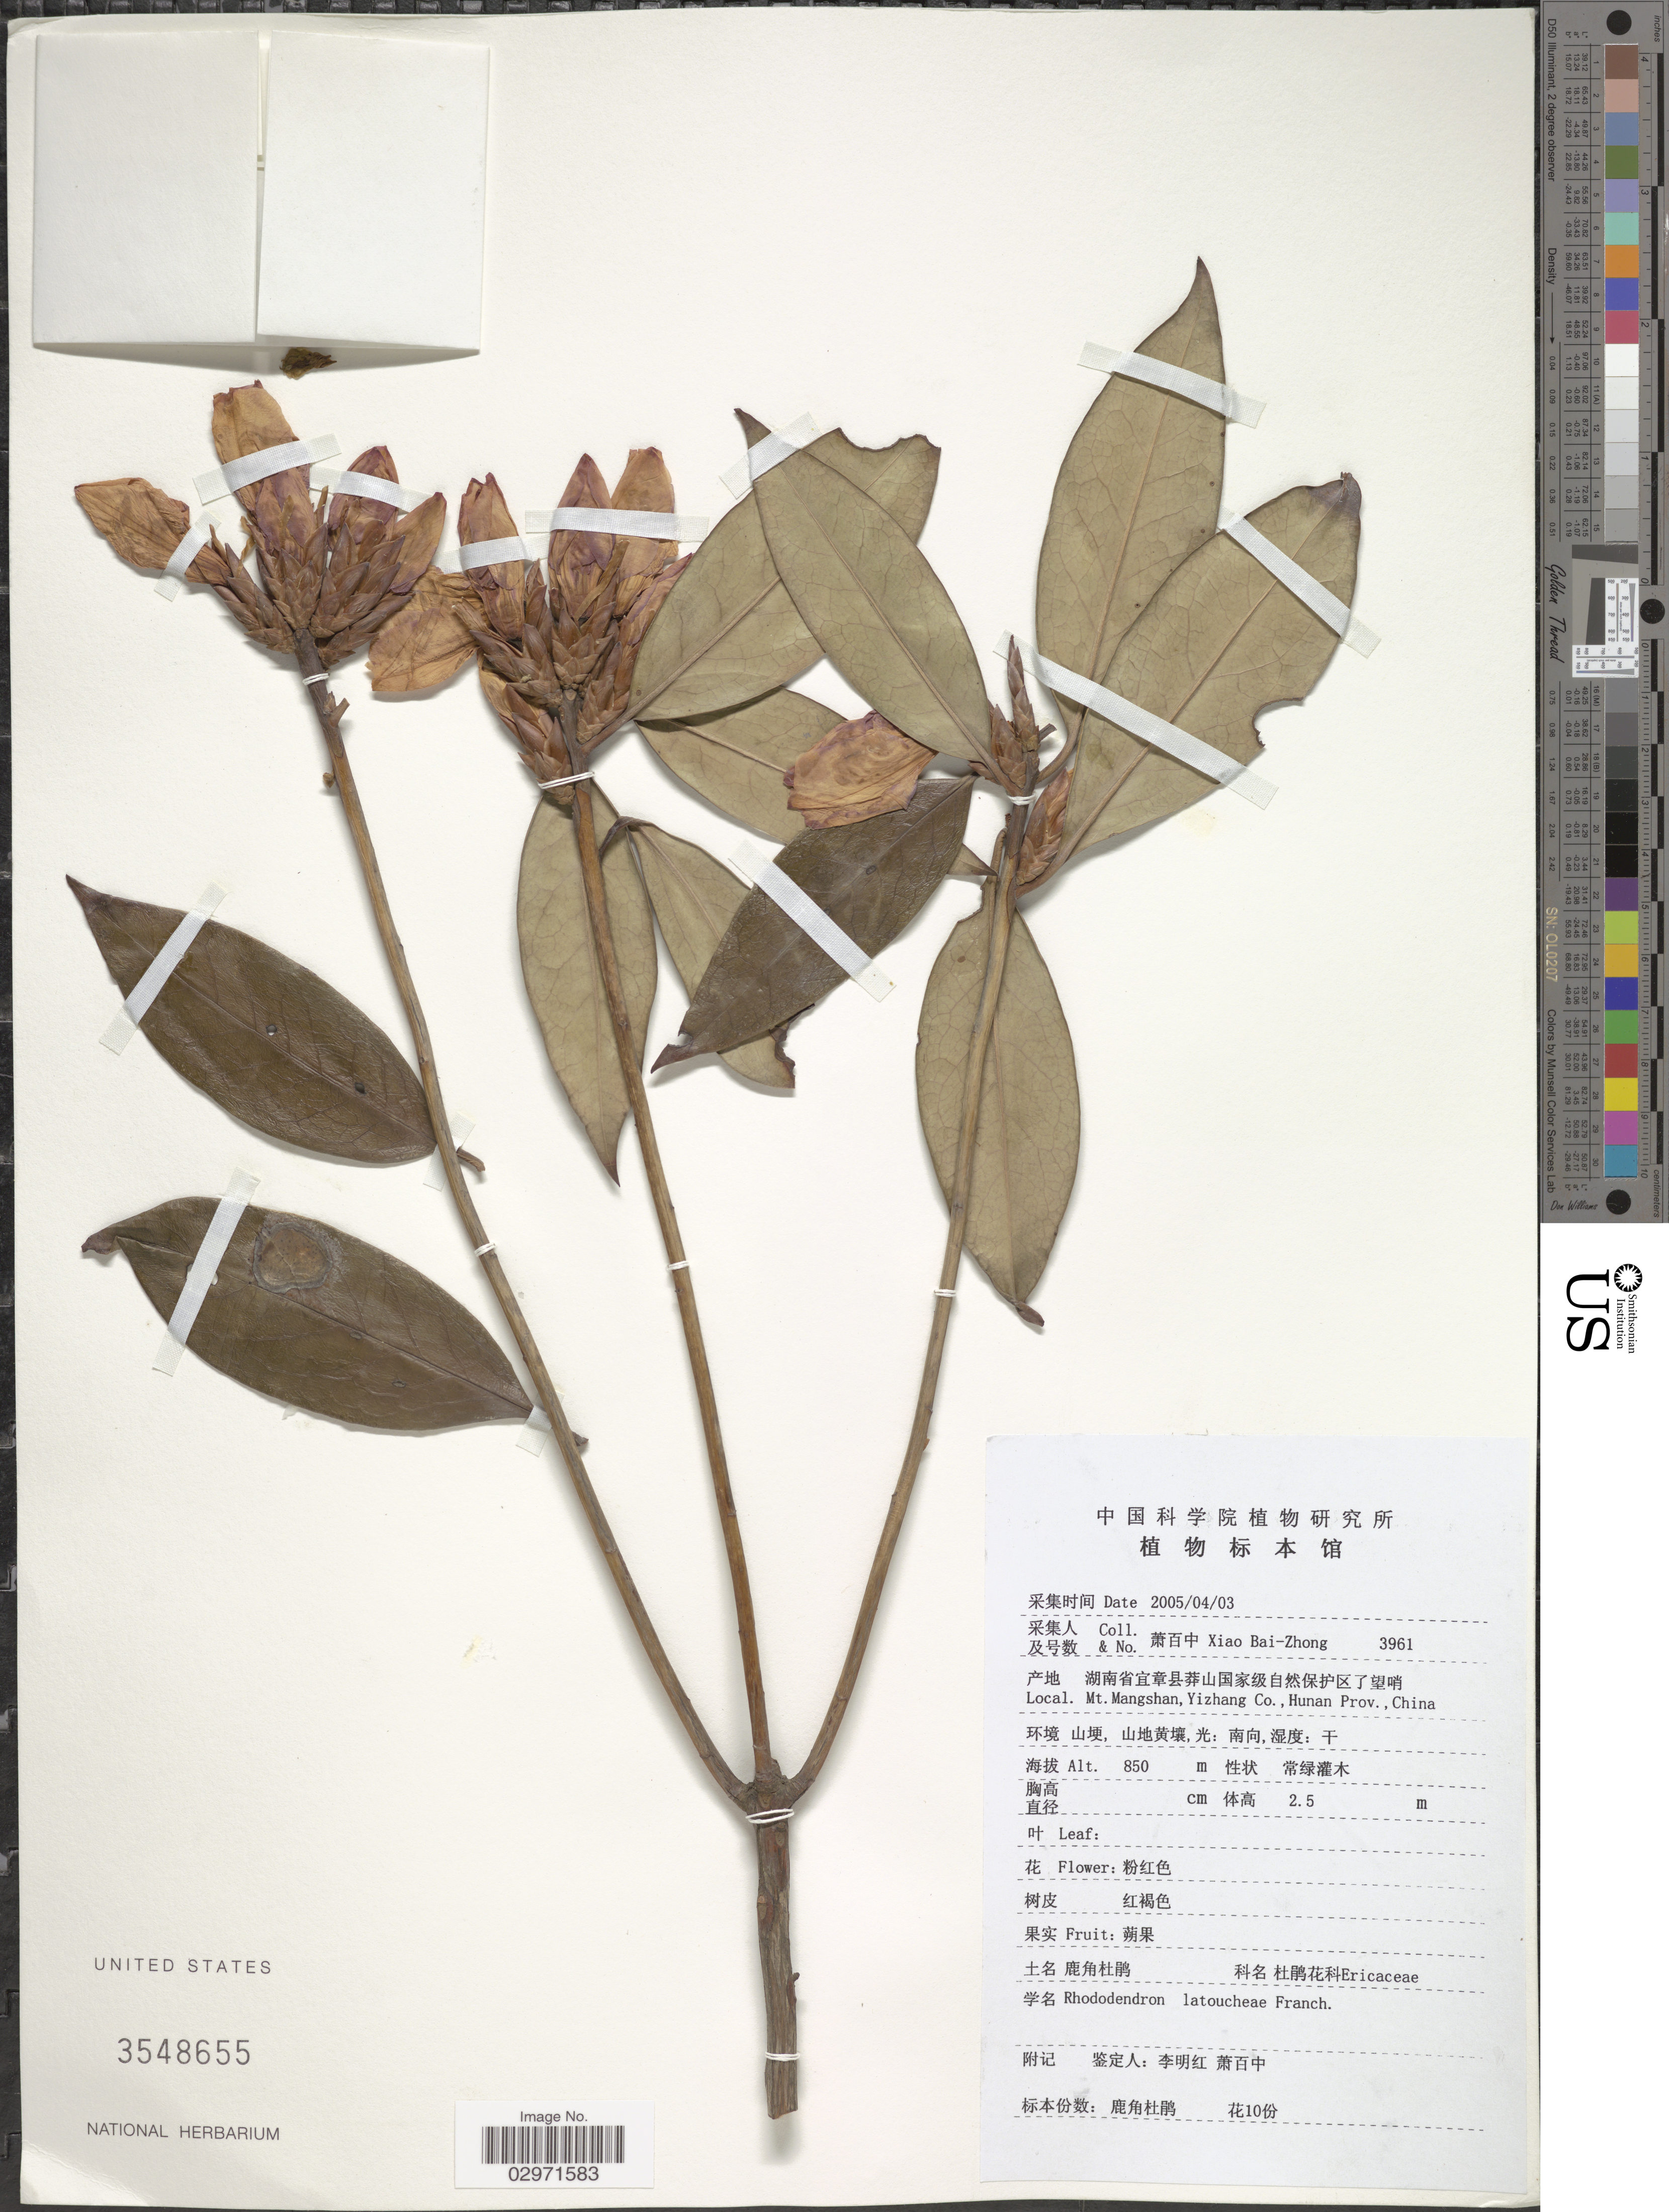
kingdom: Plantae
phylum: Tracheophyta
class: Magnoliopsida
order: Ericales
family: Ericaceae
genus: Rhododendron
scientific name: Rhododendron latoucheae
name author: Franch.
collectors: B. Z. Xiao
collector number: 3961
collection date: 2005-04-03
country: China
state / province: Hunan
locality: Mt. Mangshan, Yizhang Co.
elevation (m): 850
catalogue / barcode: US 3548655